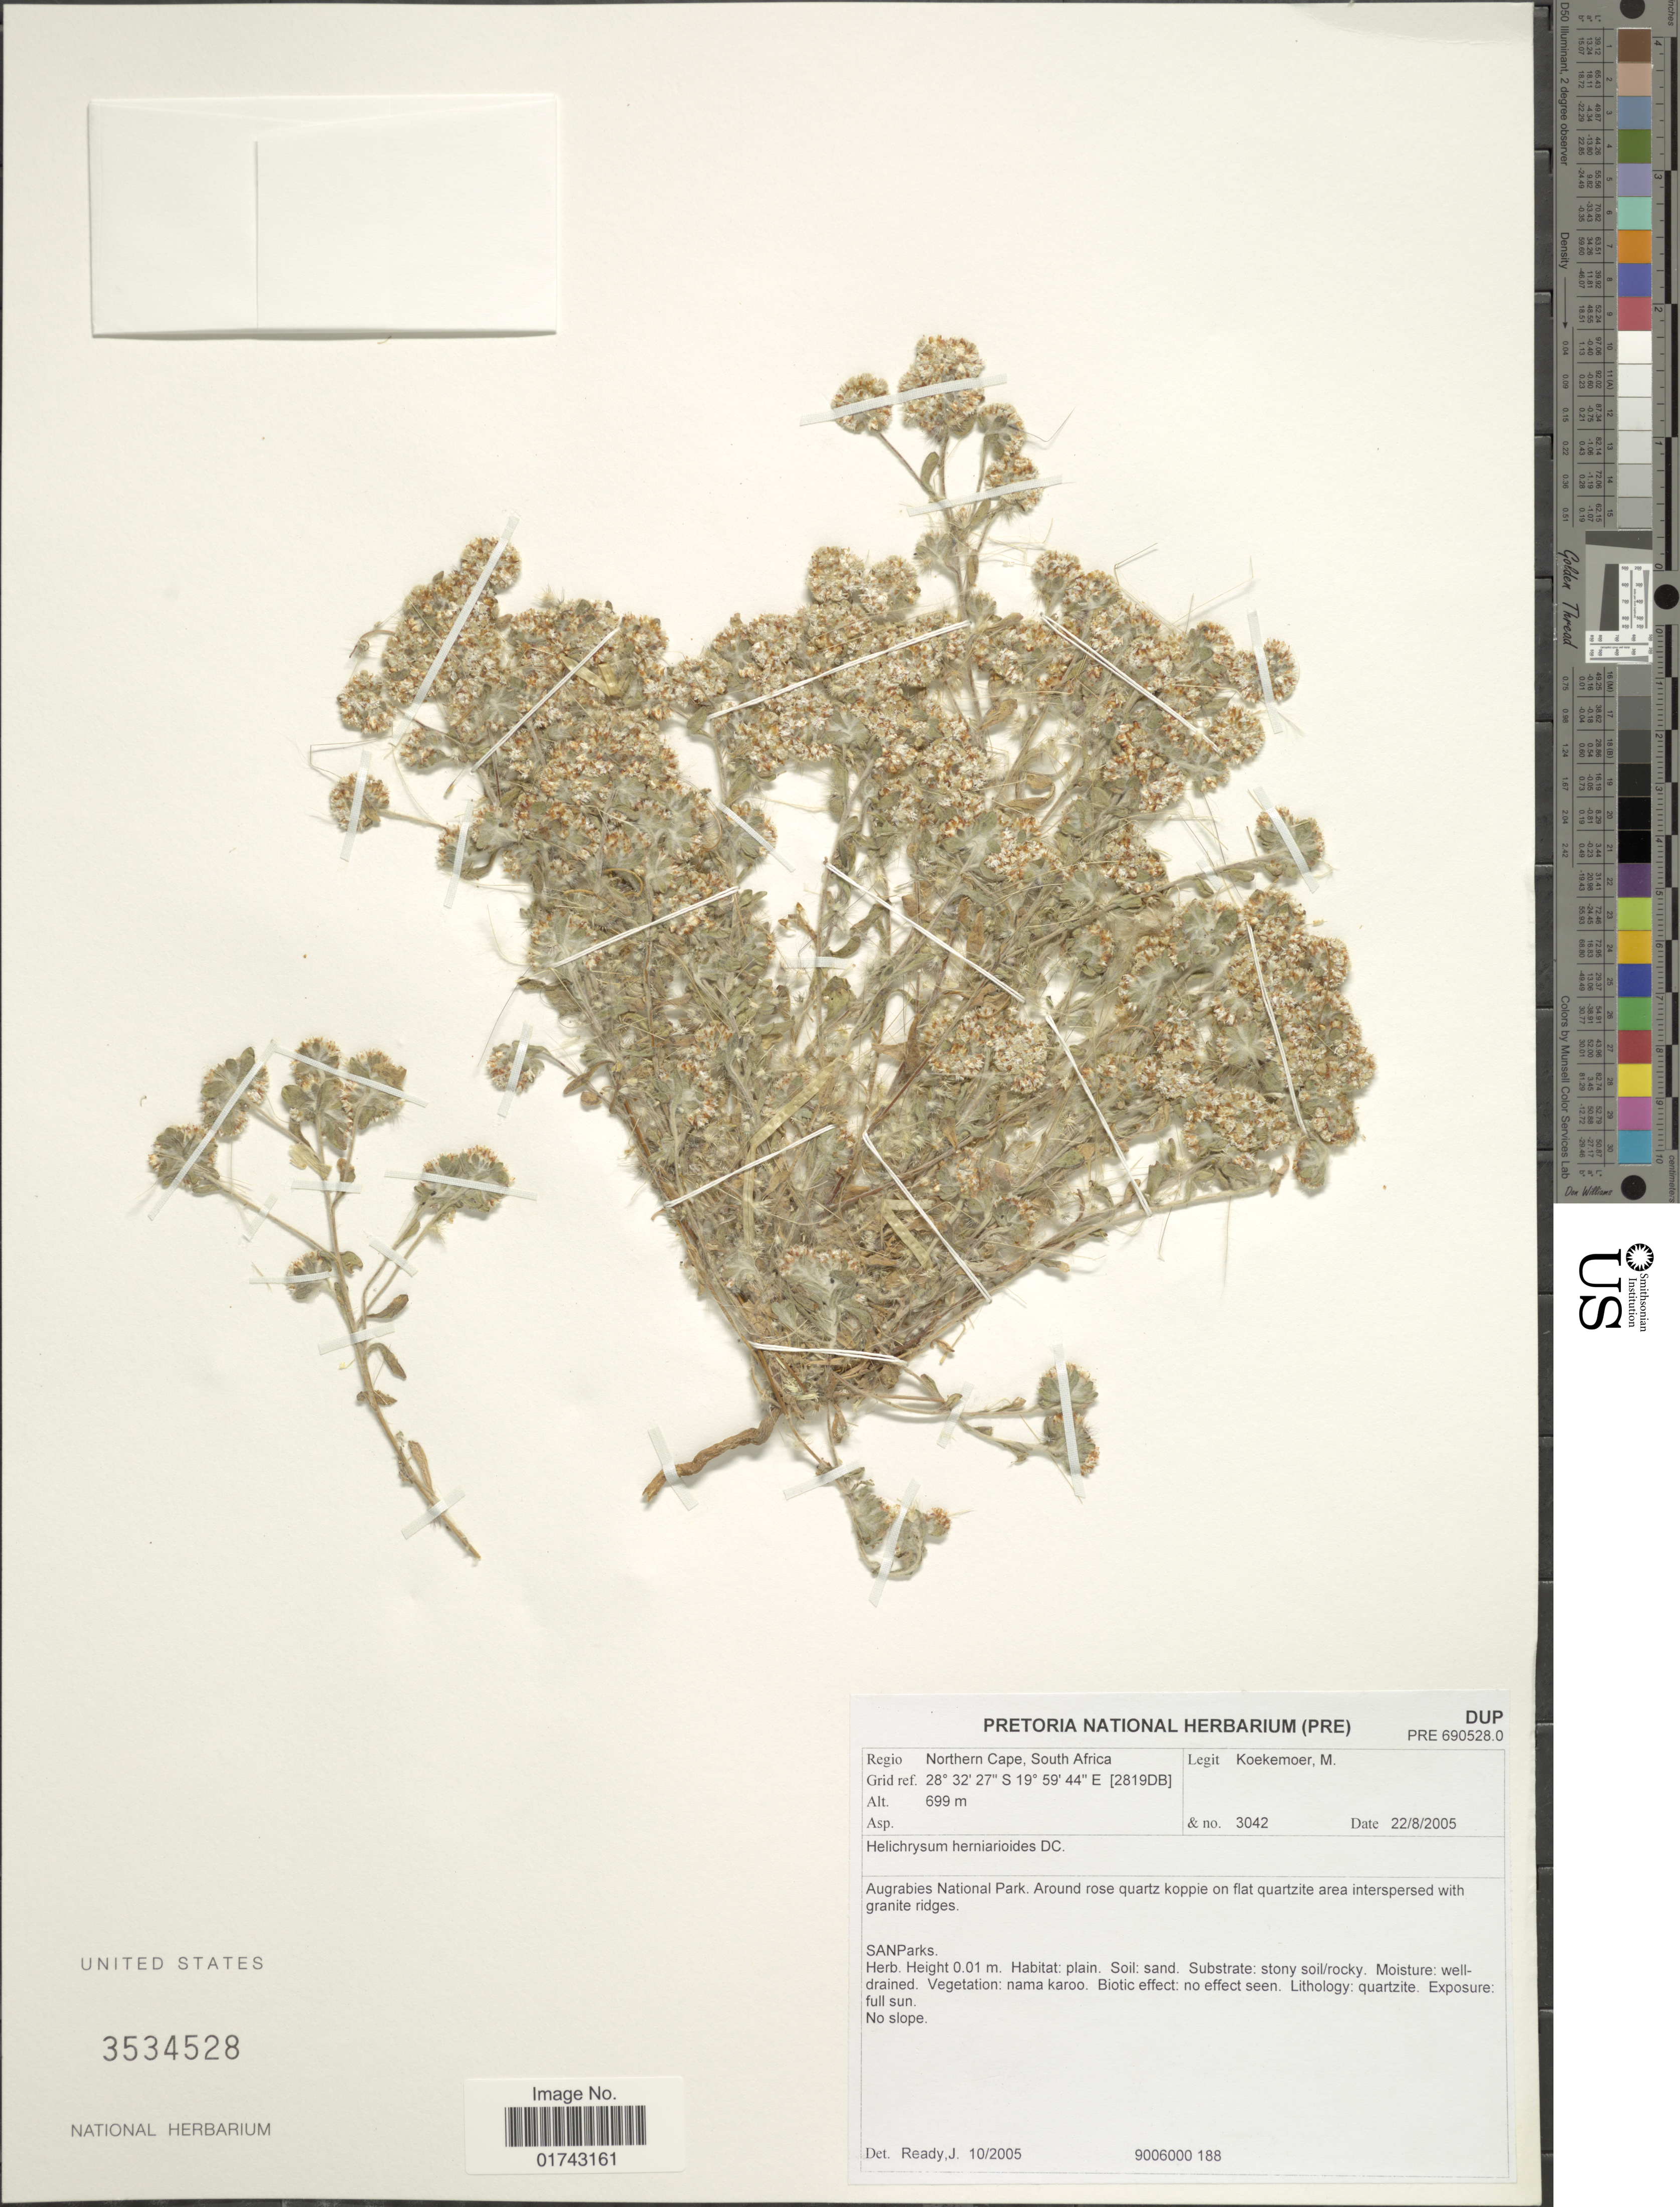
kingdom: Plantae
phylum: Tracheophyta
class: Magnoliopsida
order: Asterales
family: Asteraceae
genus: Helichrysum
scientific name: Helichrysum herniarioides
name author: DC.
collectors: M. Koekemoer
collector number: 3042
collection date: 2005-08-22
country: South Africa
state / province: Northern Cape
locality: Regio Northern Cape, South Africa, Grid ref. [2819DB], Augrabies National Park, Around rose quartz koppie on flat quartzite area interspersed with granite ridges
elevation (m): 699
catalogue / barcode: US 3534528